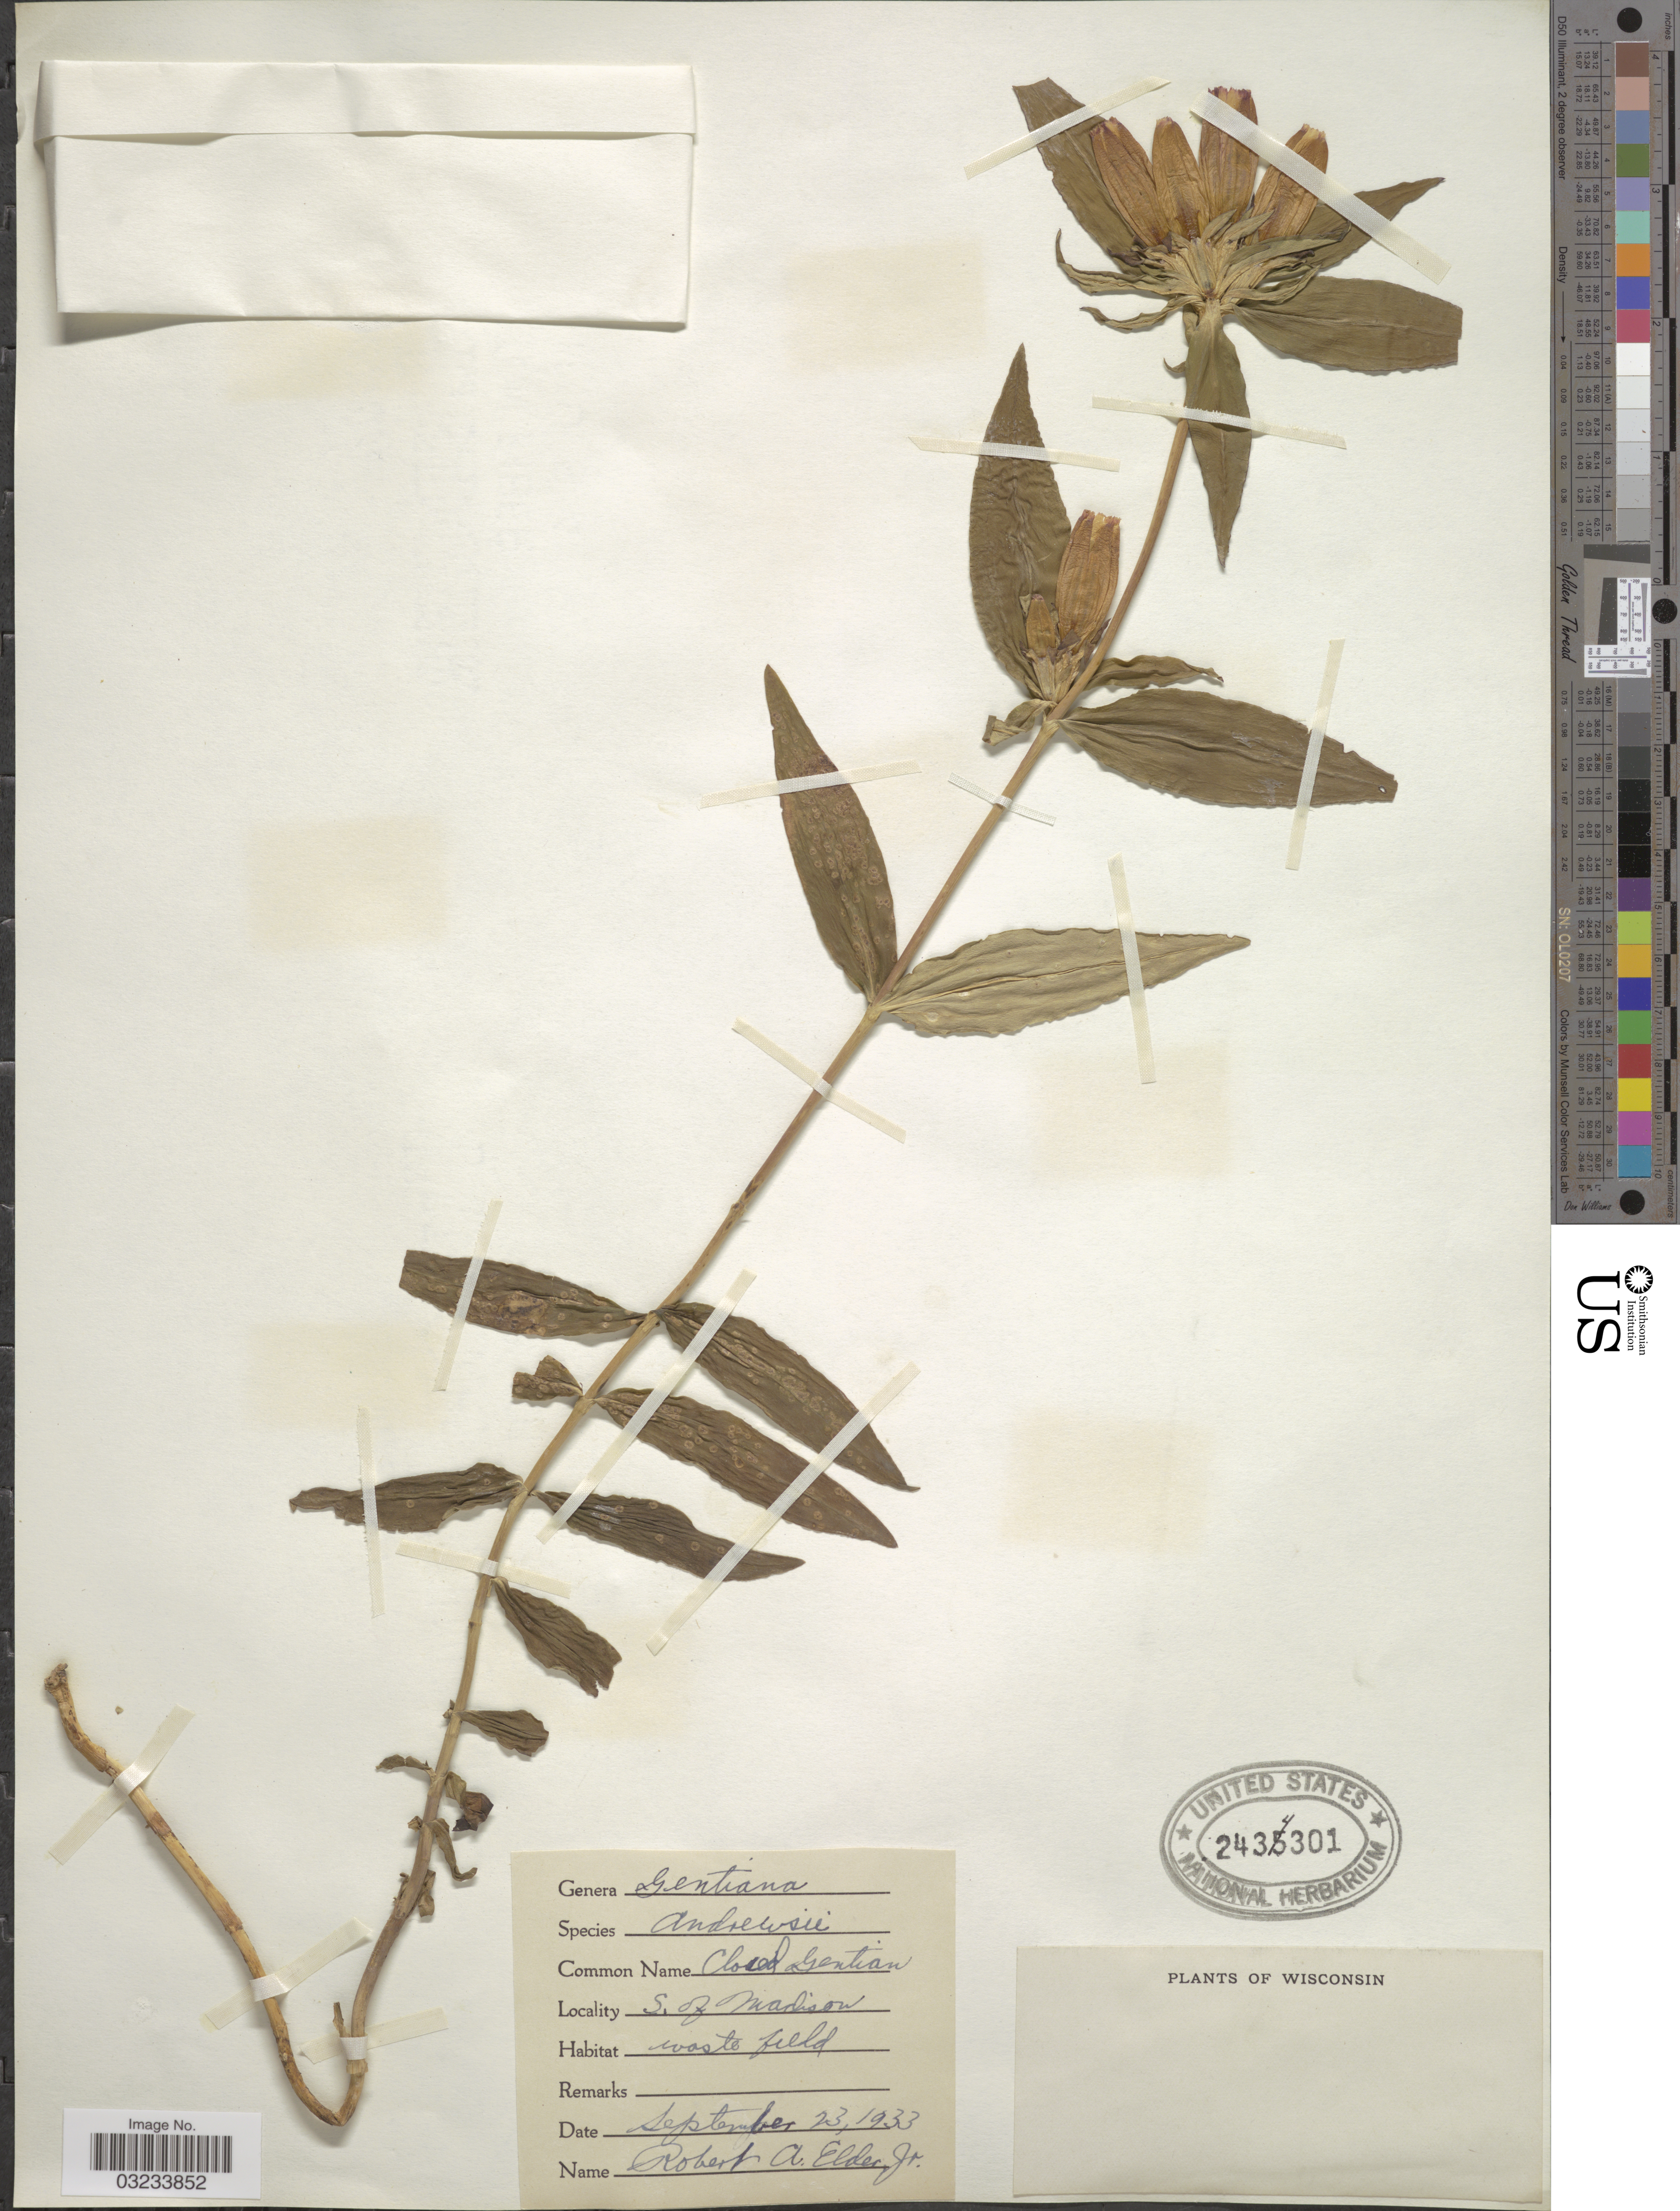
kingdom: Plantae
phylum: Tracheophyta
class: Magnoliopsida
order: Gentianales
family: Gentianaceae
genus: Gentiana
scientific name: Gentiana andrewsii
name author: Griseb.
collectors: R. Elder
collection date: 1933-09-23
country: United States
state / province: Wisconsin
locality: S. of Madison.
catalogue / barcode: US 2434301